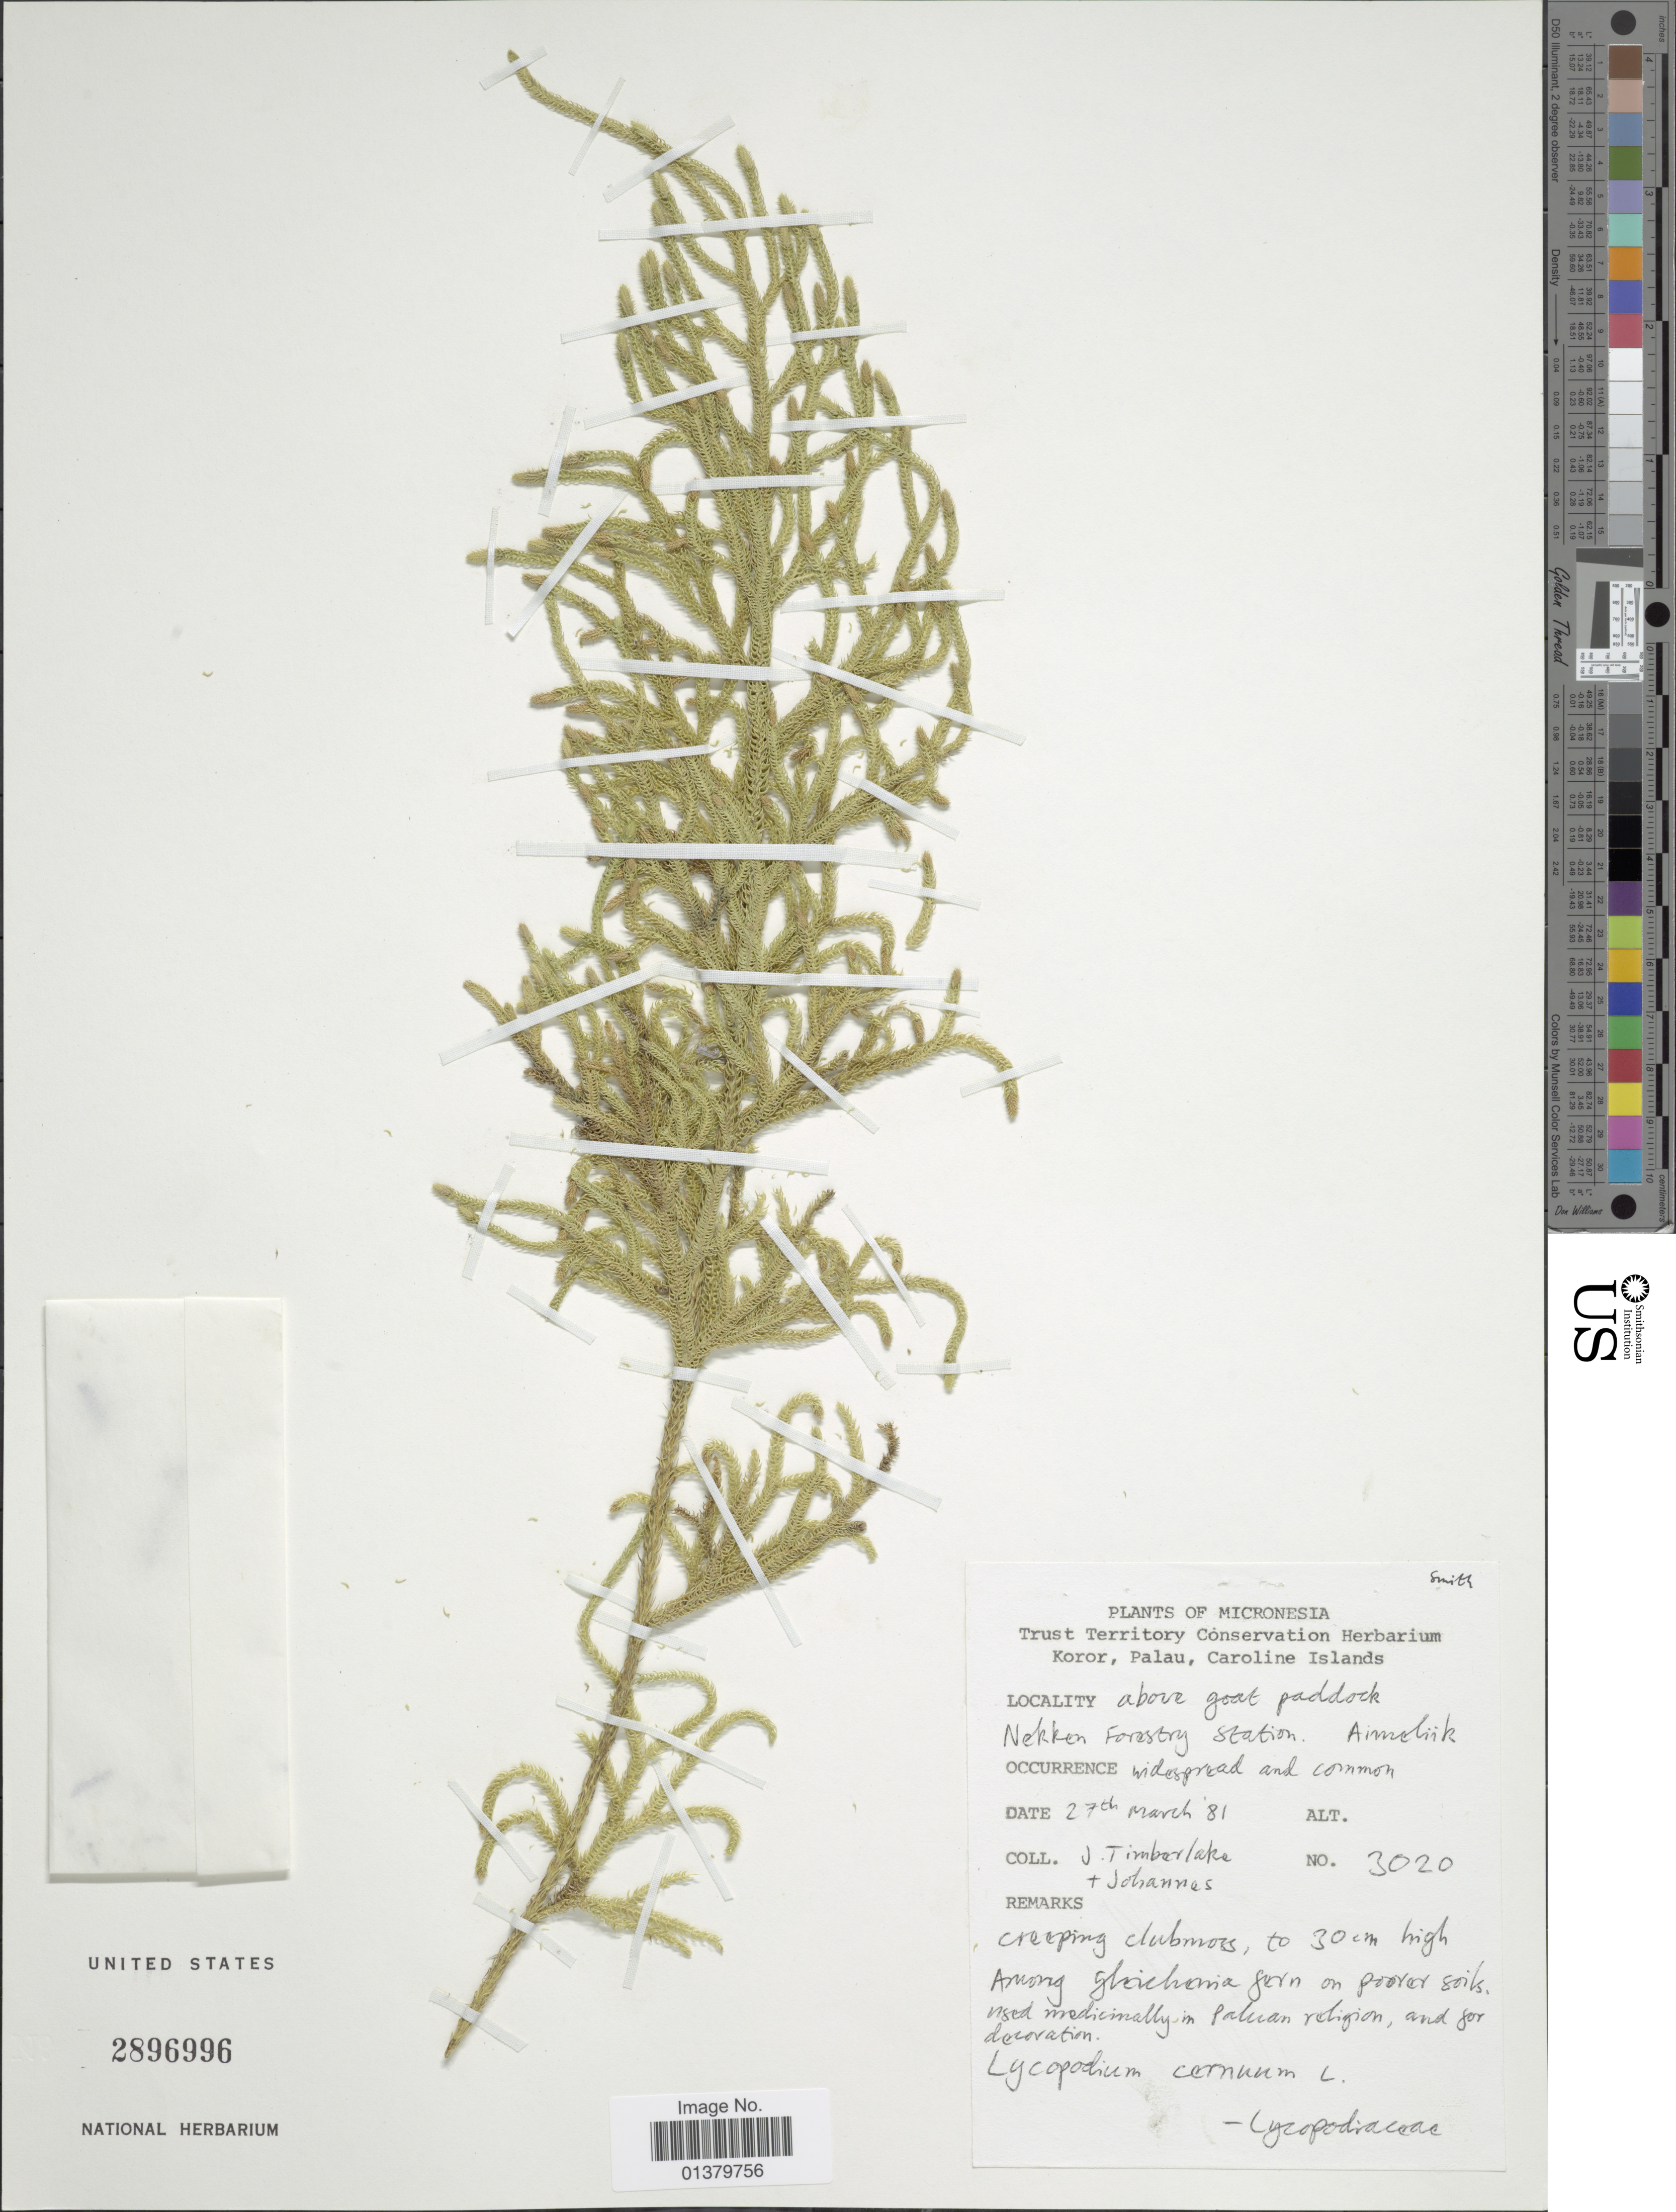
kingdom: Plantae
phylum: Tracheophyta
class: Lycopodiopsida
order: Lycopodiales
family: Lycopodiaceae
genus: Palhinhaea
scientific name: Palhinhaea cernua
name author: (L.) Vasc. & Franco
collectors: J. Timberlake & -. Johannes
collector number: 3020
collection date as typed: Transcribed d/m/y: 27/3/81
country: Palau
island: Oreor [Koror]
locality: Koror, above goat paddock Nekken Forestry Station Aimeliik [interpreted]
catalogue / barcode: US 2896996